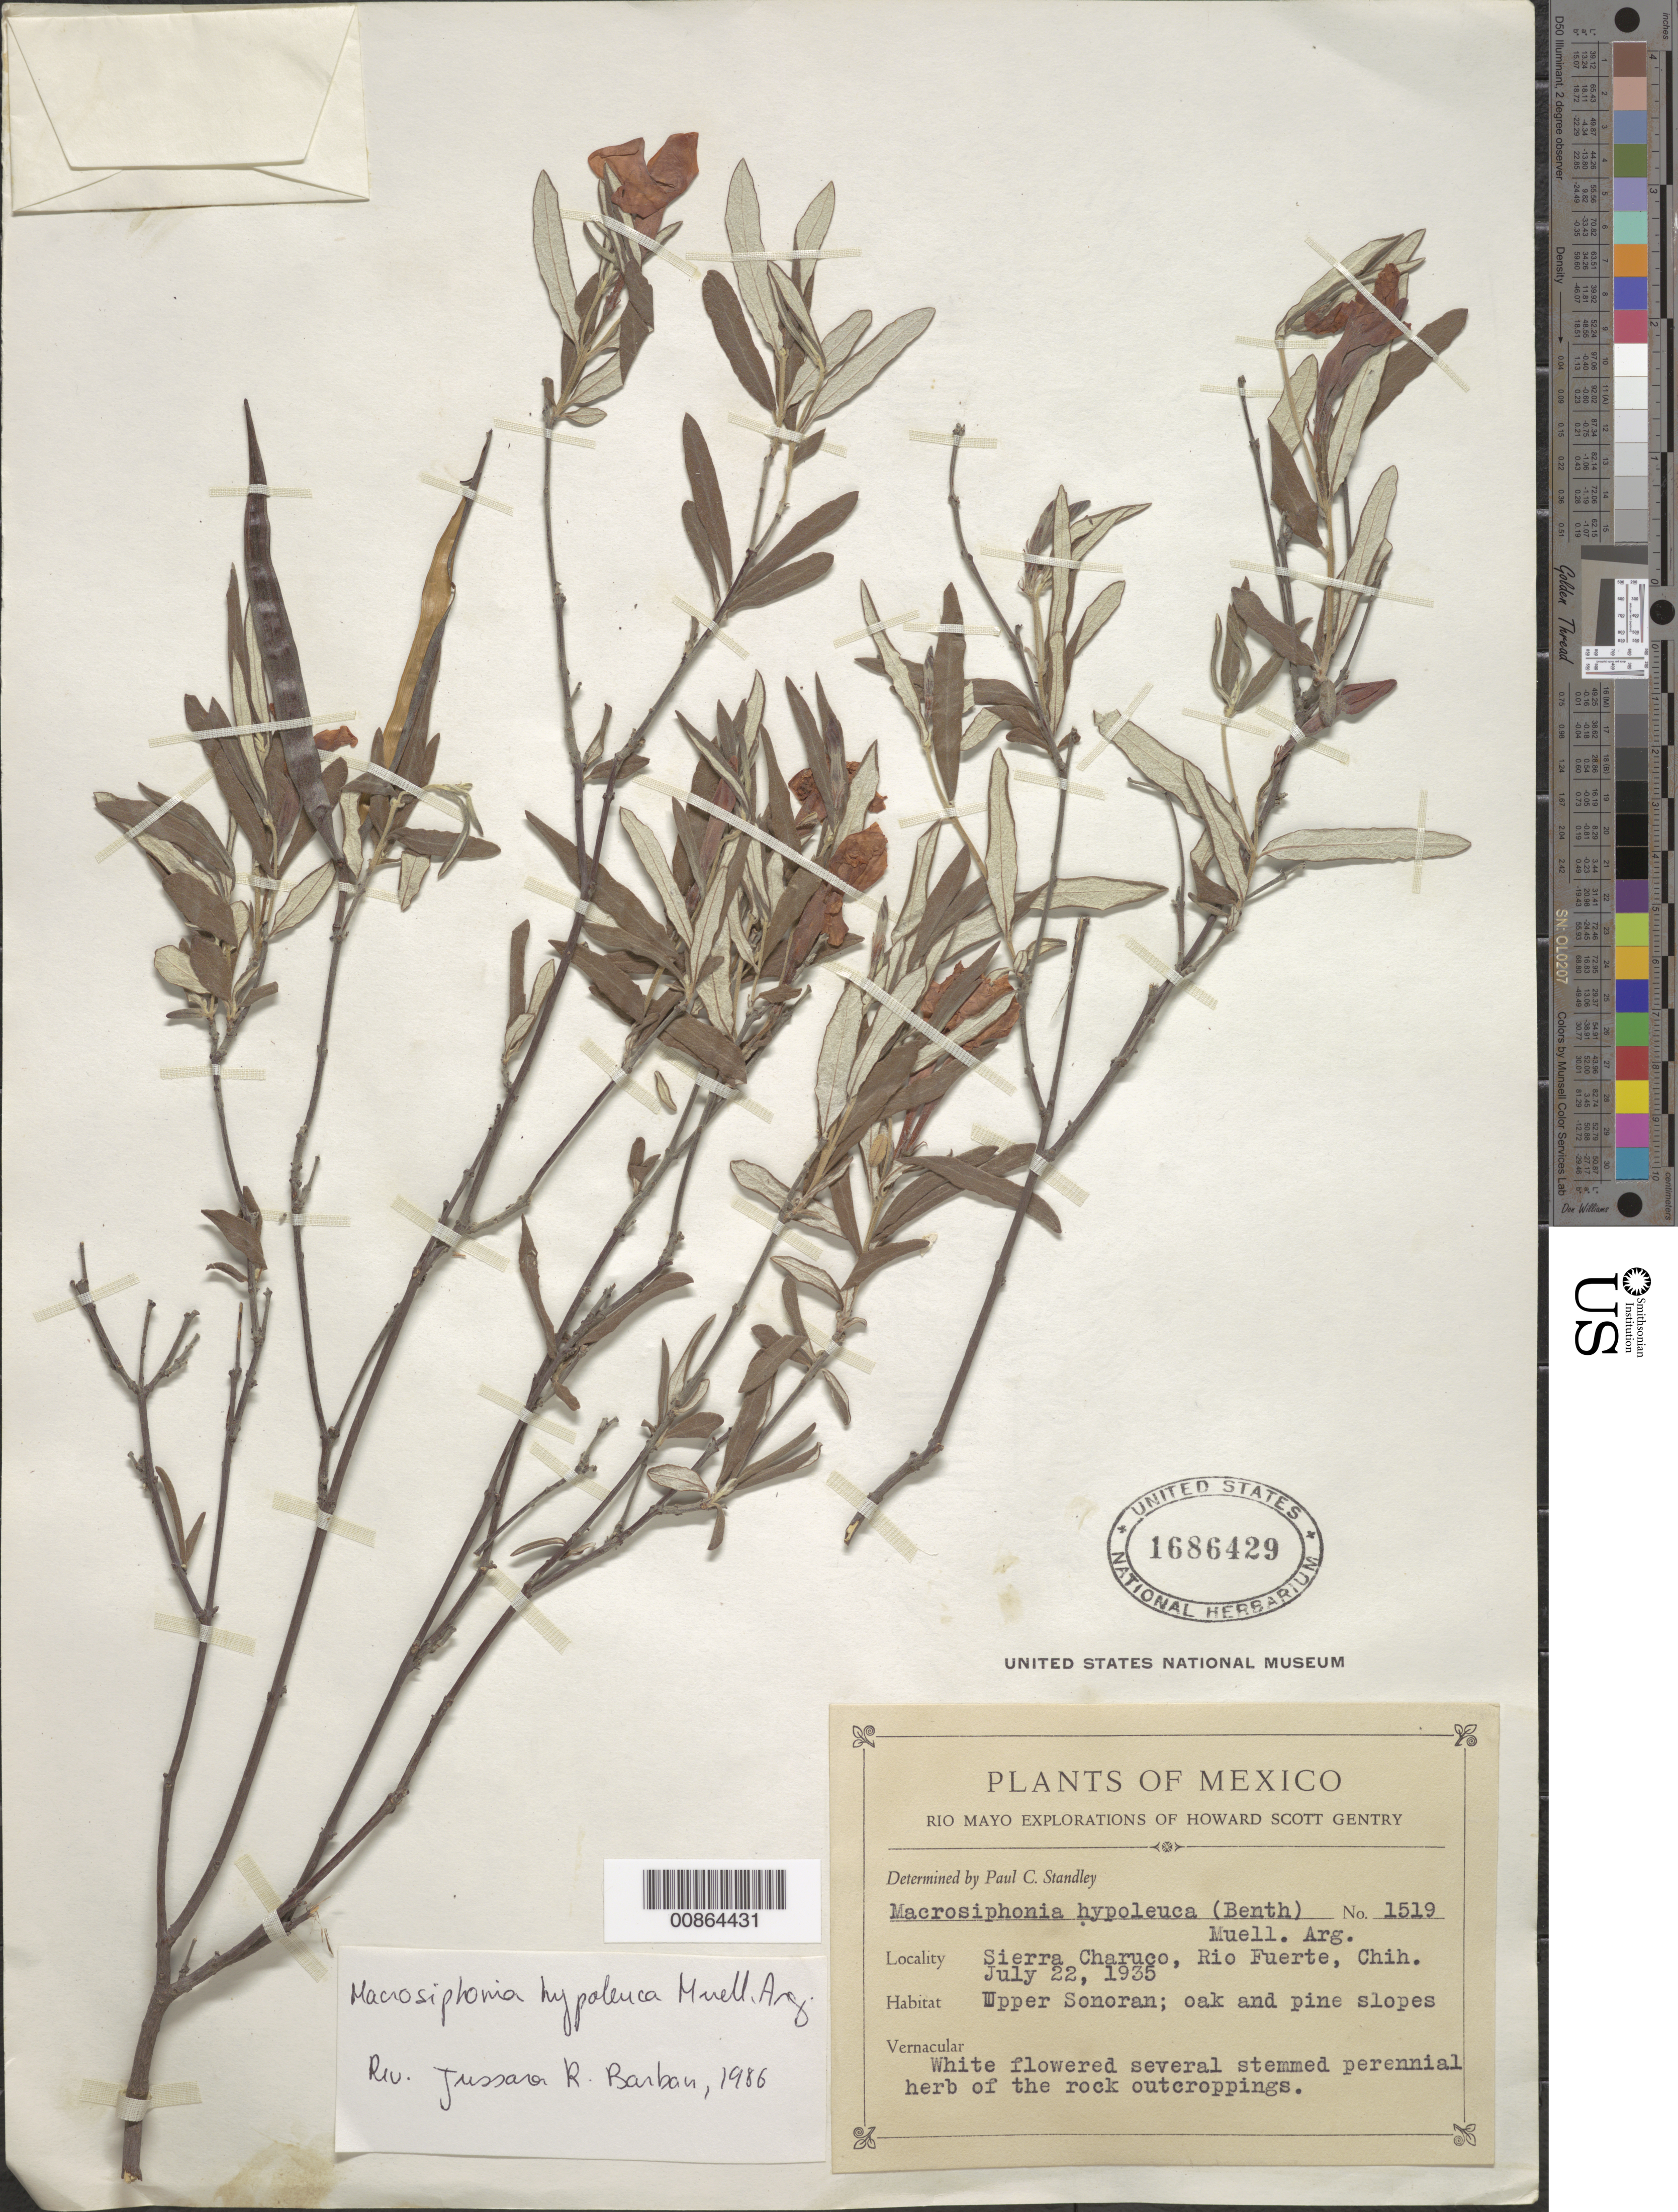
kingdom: Plantae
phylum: Tracheophyta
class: Magnoliopsida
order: Gentianales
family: Apocynaceae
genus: Macrosiphonia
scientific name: Macrosiphonia hypoleuca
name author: (Benth.) Müll. Arg.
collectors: H. S. Gentry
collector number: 1519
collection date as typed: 22 Jul 1935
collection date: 1935-07-22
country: Mexico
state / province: Chihuahua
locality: Sierra Charuco, Río Fuerte, Chihuahua.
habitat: Upper Sonoran; oak and pine slopes.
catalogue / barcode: US 1686429